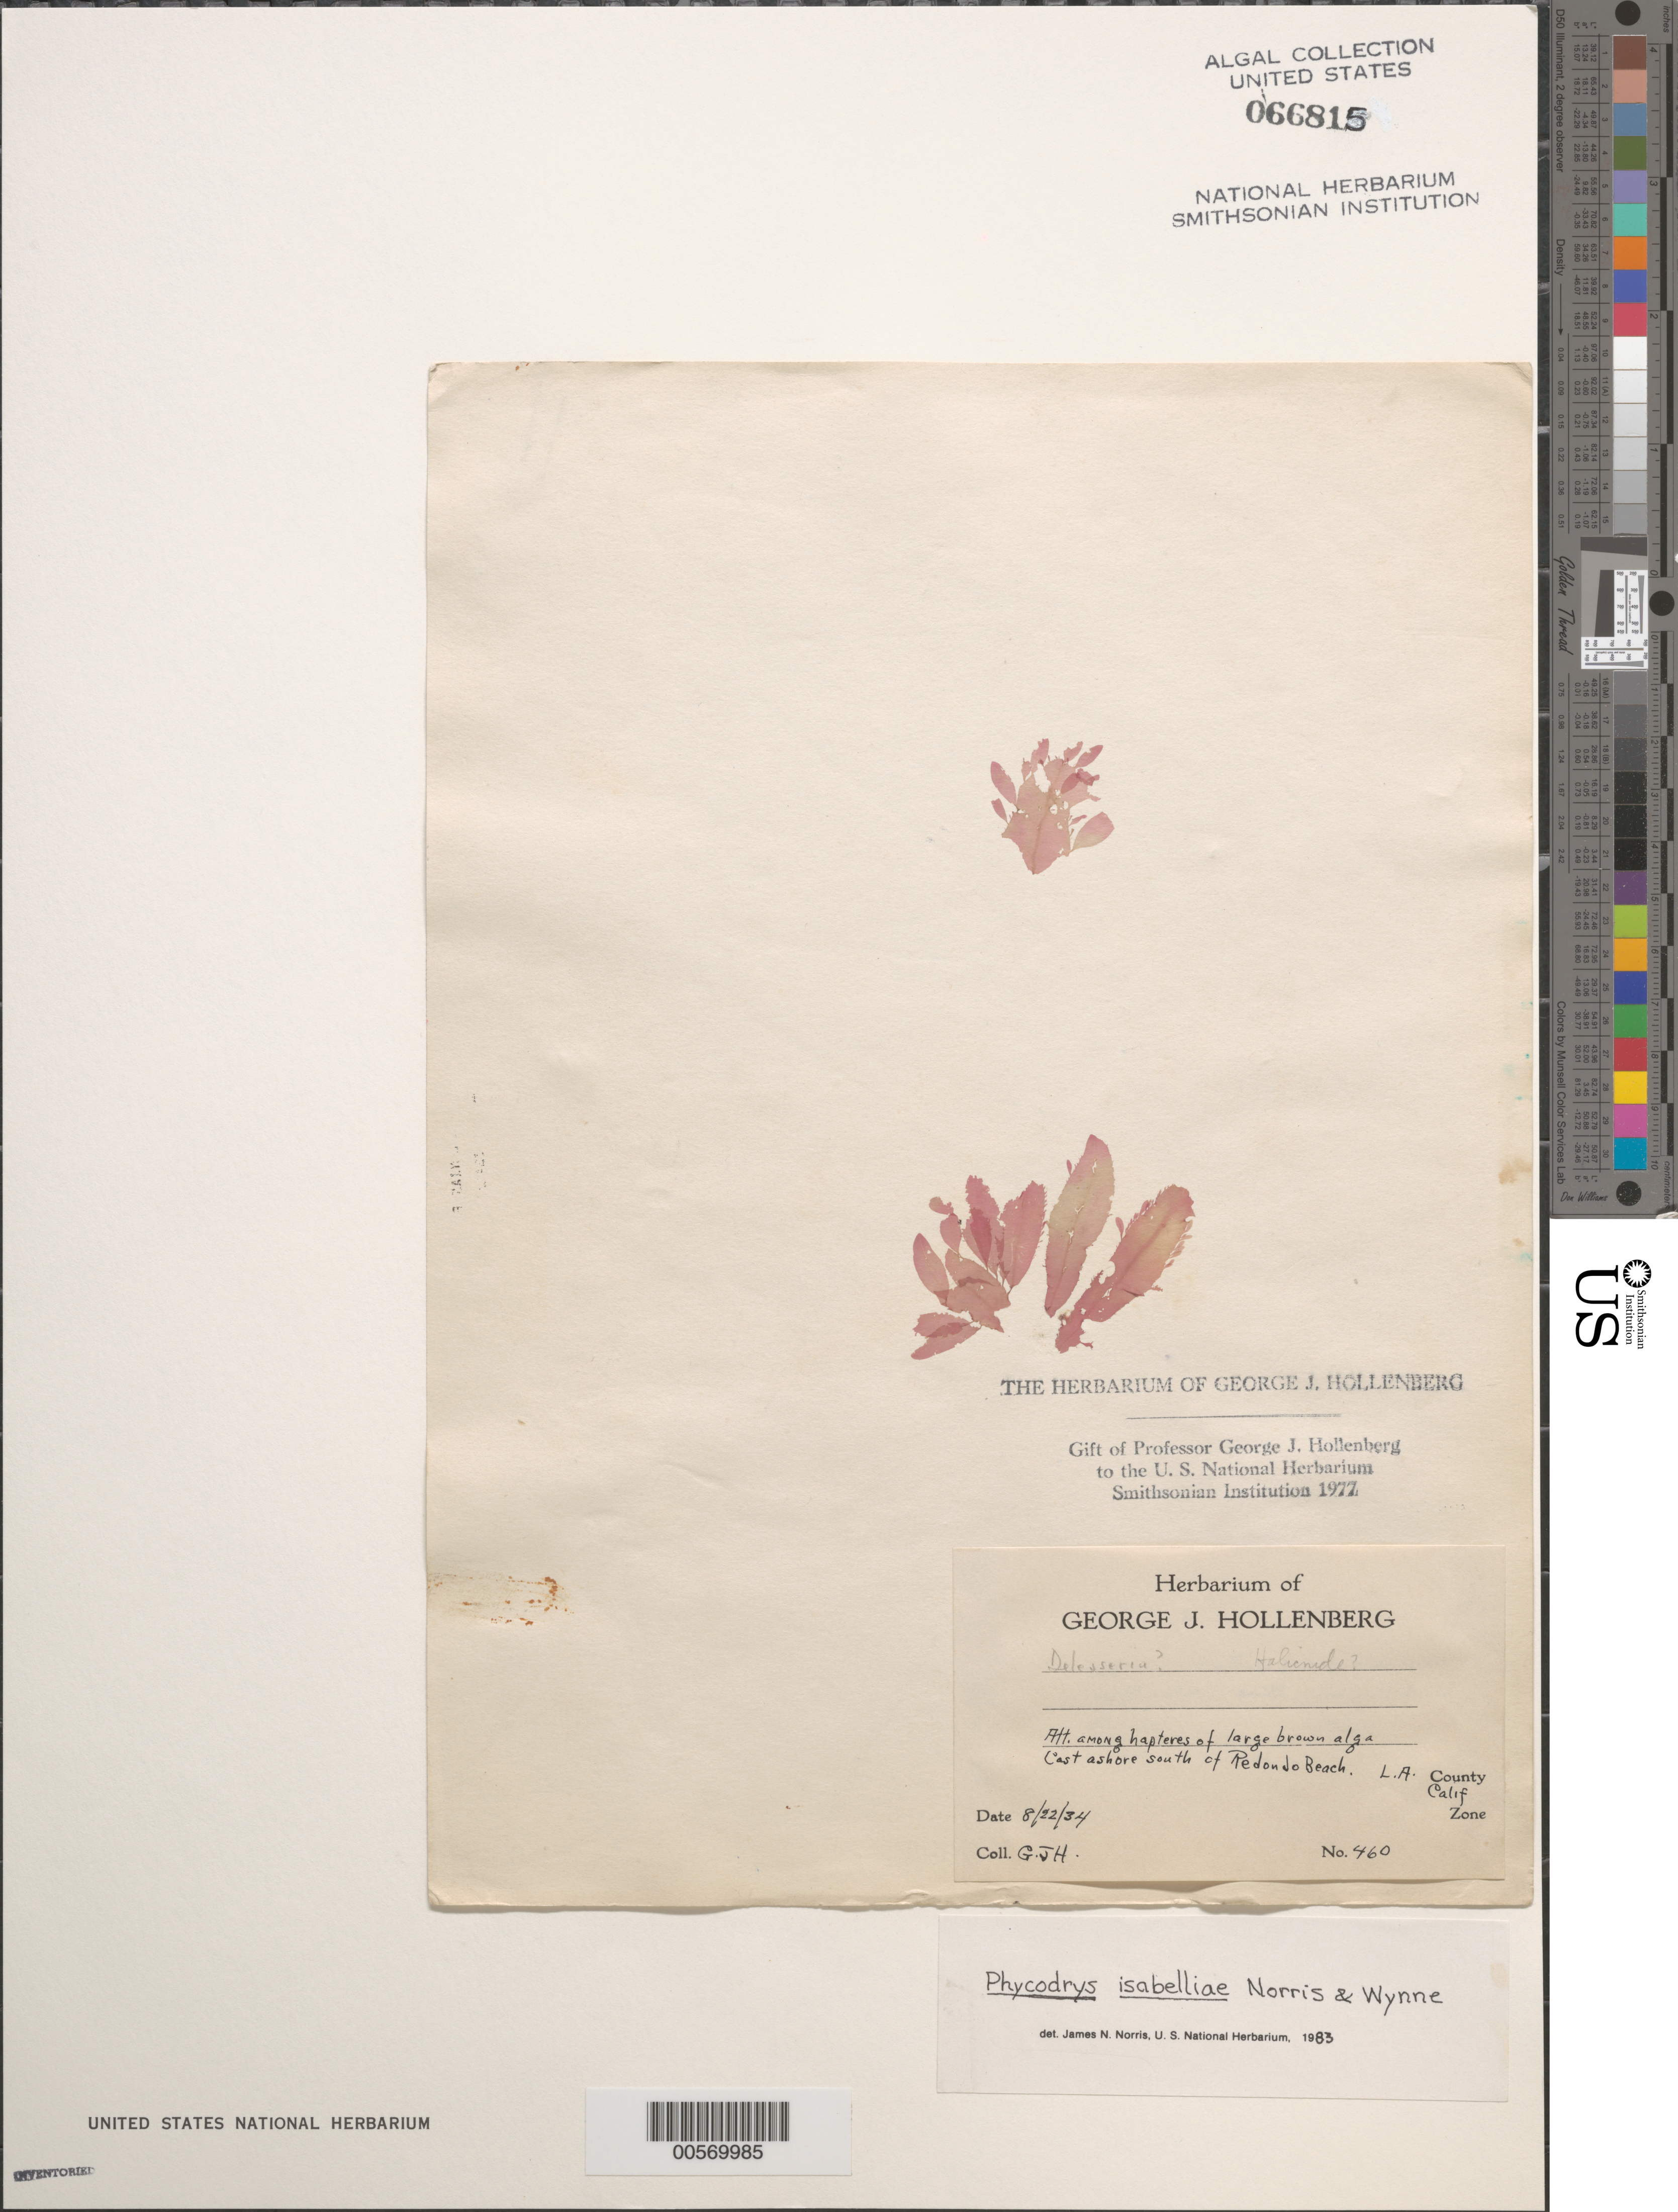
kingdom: Plantae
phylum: Rhodophyta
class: Florideophyceae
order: Ceramiales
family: Delesseriaceae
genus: Phycodrys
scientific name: Phycodrys isabelliae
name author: R.E. Norris & M.J. Wynne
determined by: Norris, James N.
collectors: G. Hollenberg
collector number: GJH 460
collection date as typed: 22 Aug 1934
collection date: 1934-08-22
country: United States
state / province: California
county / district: Los Angeles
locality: South of Redondo Beach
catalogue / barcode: US 66815